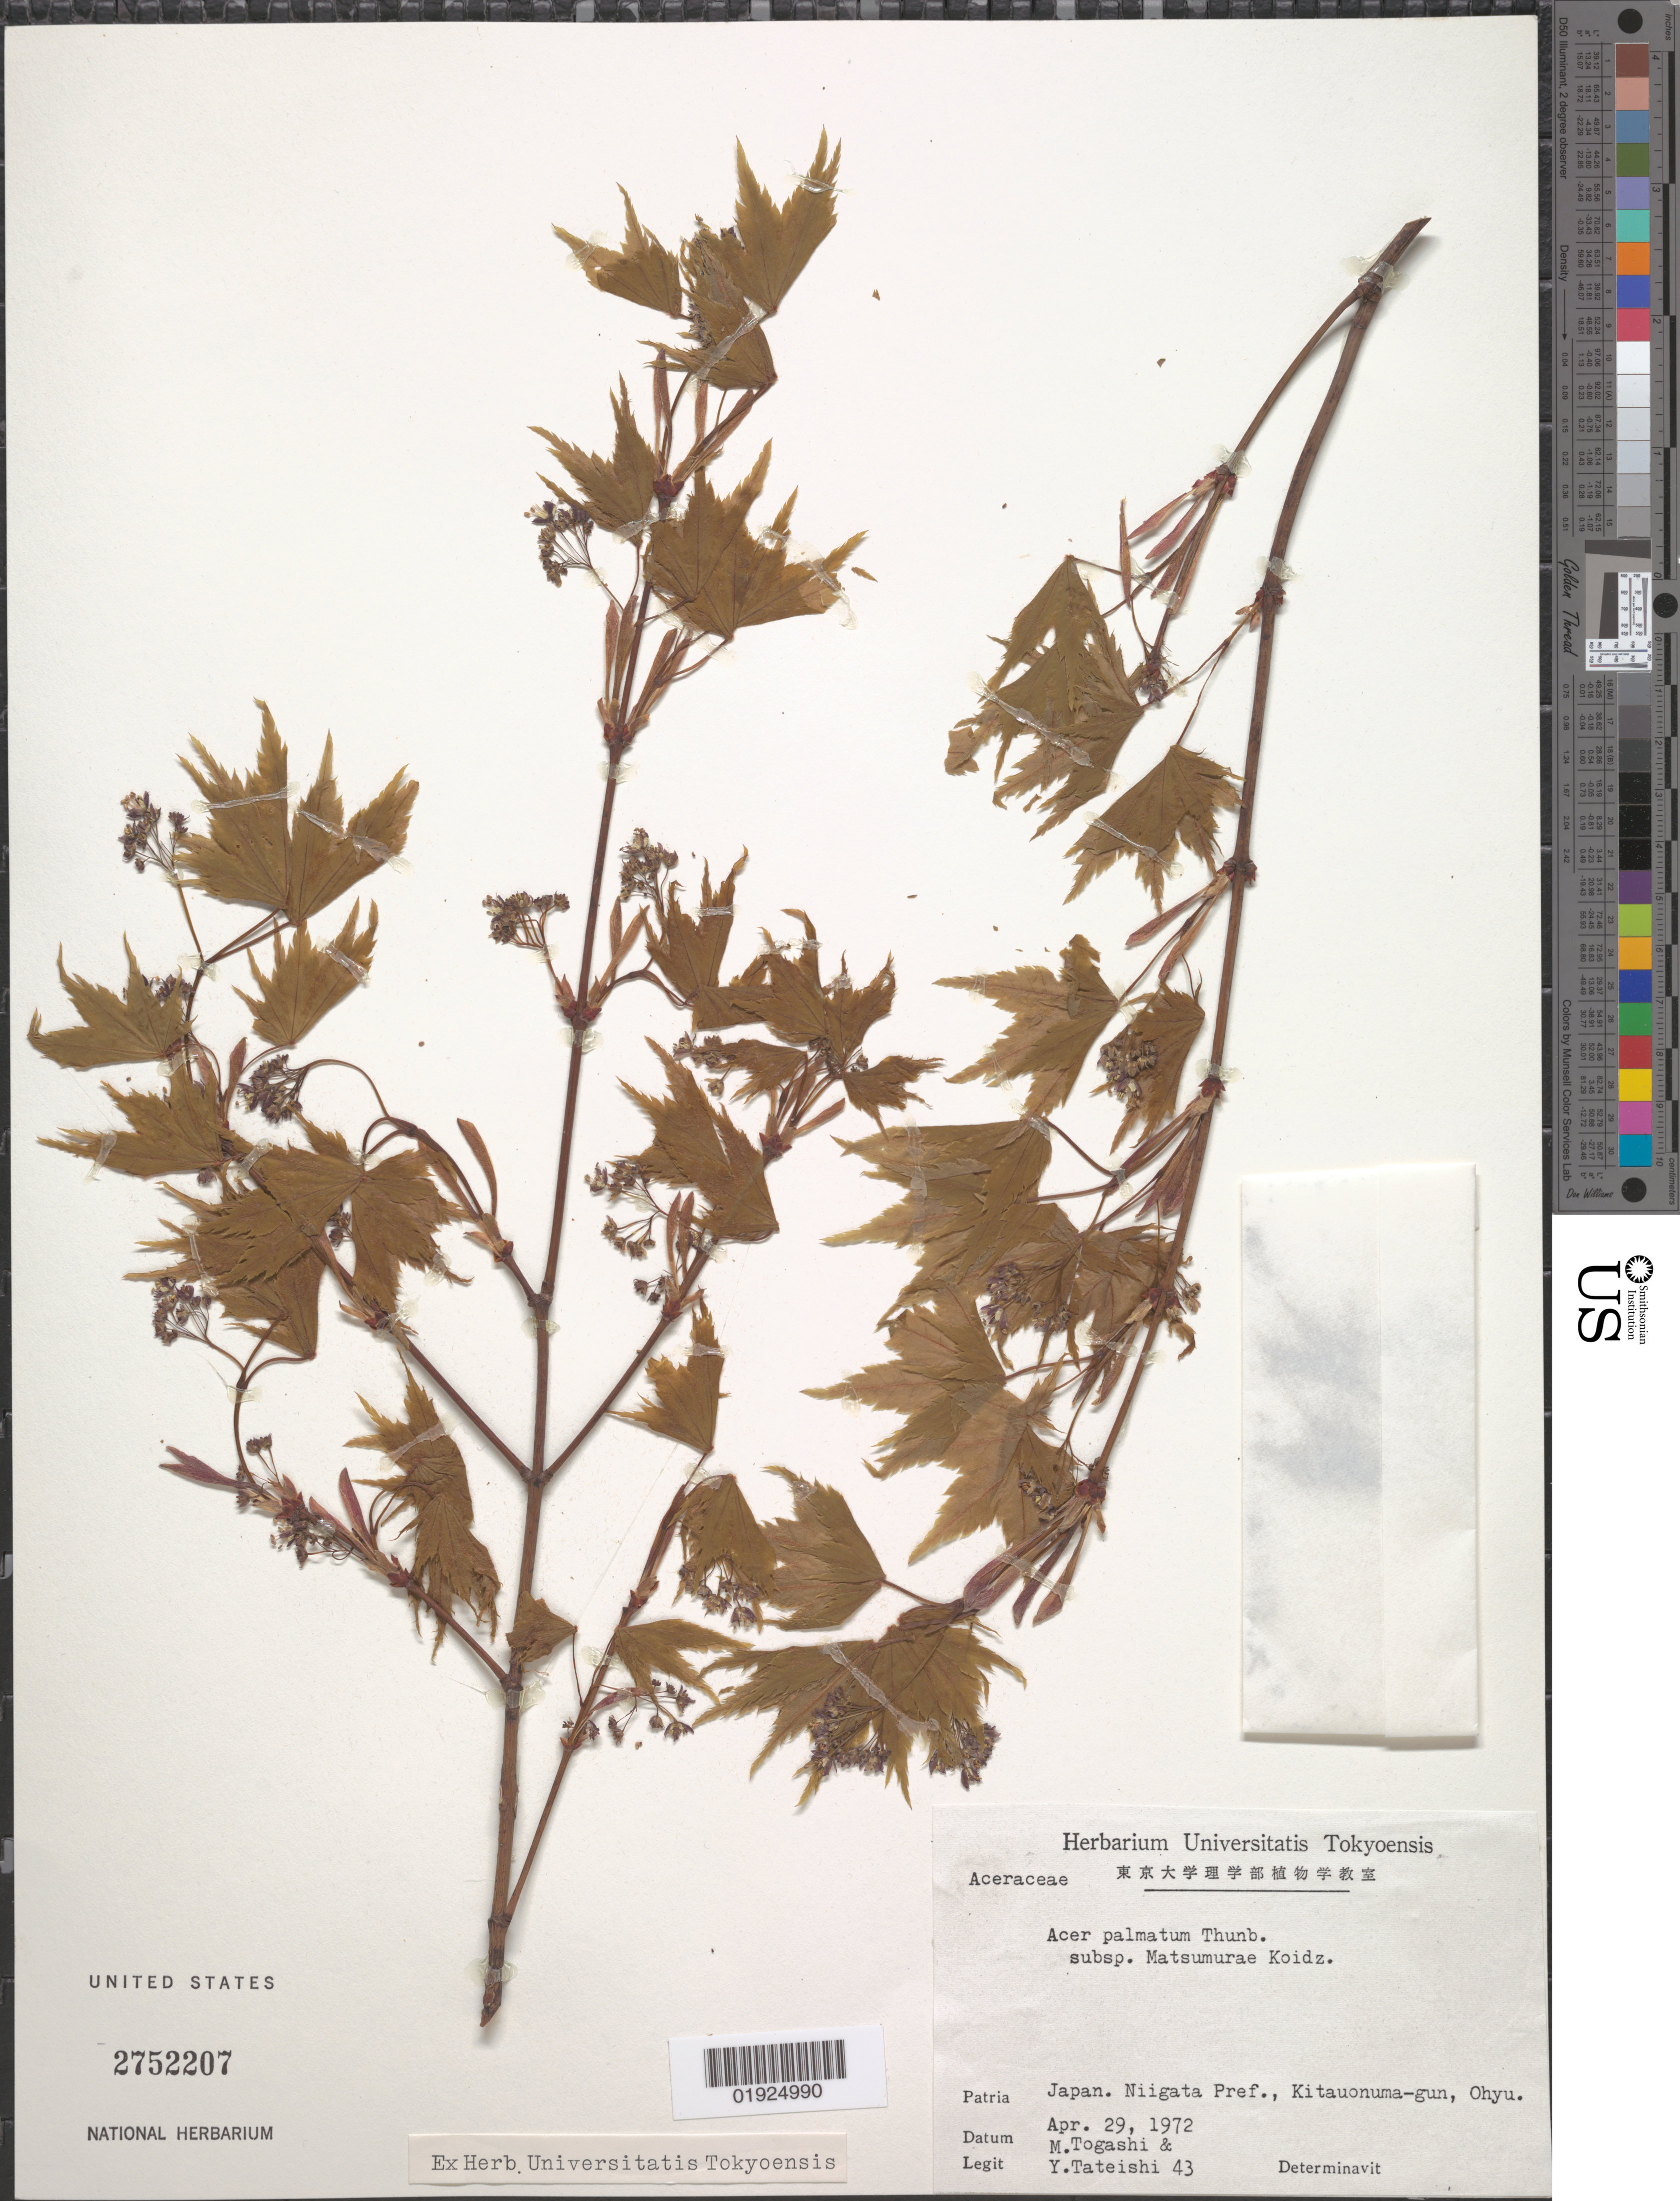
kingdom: Plantae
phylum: Tracheophyta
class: Magnoliopsida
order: Sapindales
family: Sapindaceae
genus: Acer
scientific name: Acer palmatum subsp. matsumurae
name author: Koidz.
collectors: M. Togashi & Y. Tateishi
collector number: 43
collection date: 1972-04-29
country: Japan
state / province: Niigata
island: Honshu I.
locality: Kitauonuma-gun, Ohyu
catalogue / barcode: US 2752207